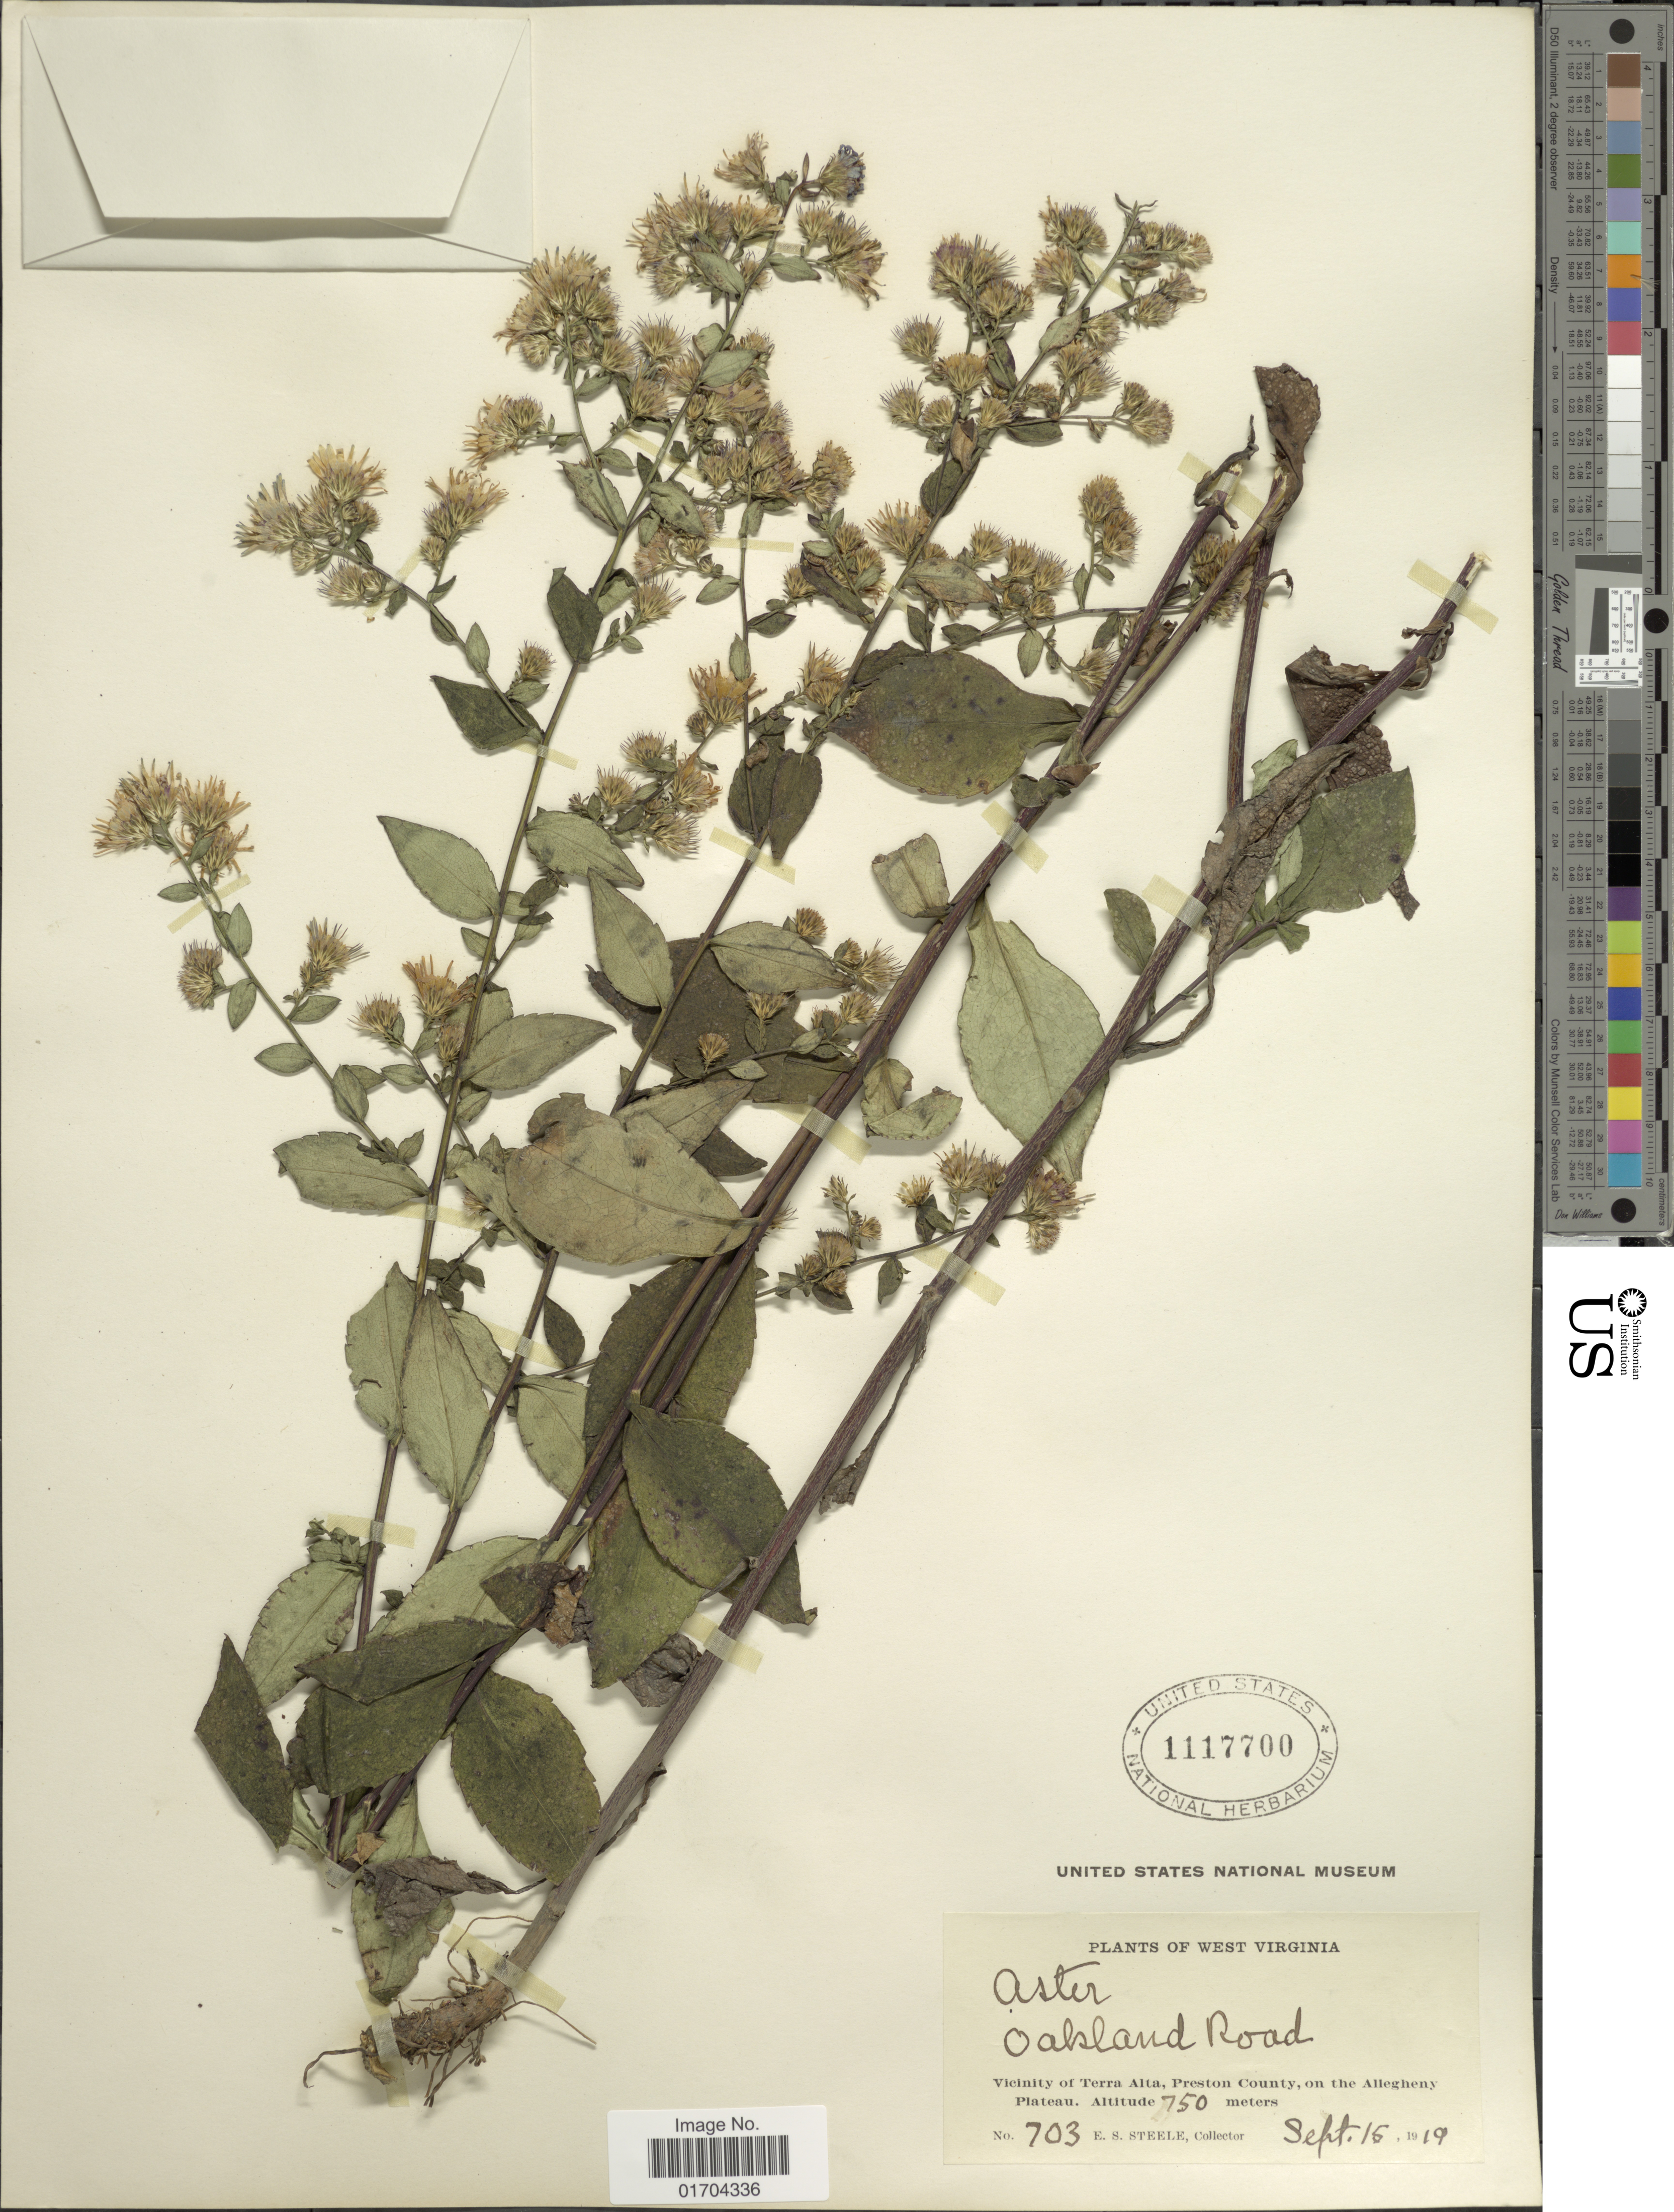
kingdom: Plantae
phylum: Tracheophyta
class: Magnoliopsida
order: Asterales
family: Asteraceae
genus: Symphyotrichum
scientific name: Symphyotrichum sp.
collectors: E. Steele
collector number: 703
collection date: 1919-09-15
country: United States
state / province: West Virginia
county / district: Preston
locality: Oaksland Road, vicinity of Terra Alta, Preston County, on the Allegheny Plateau.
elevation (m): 750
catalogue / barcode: US 1117700